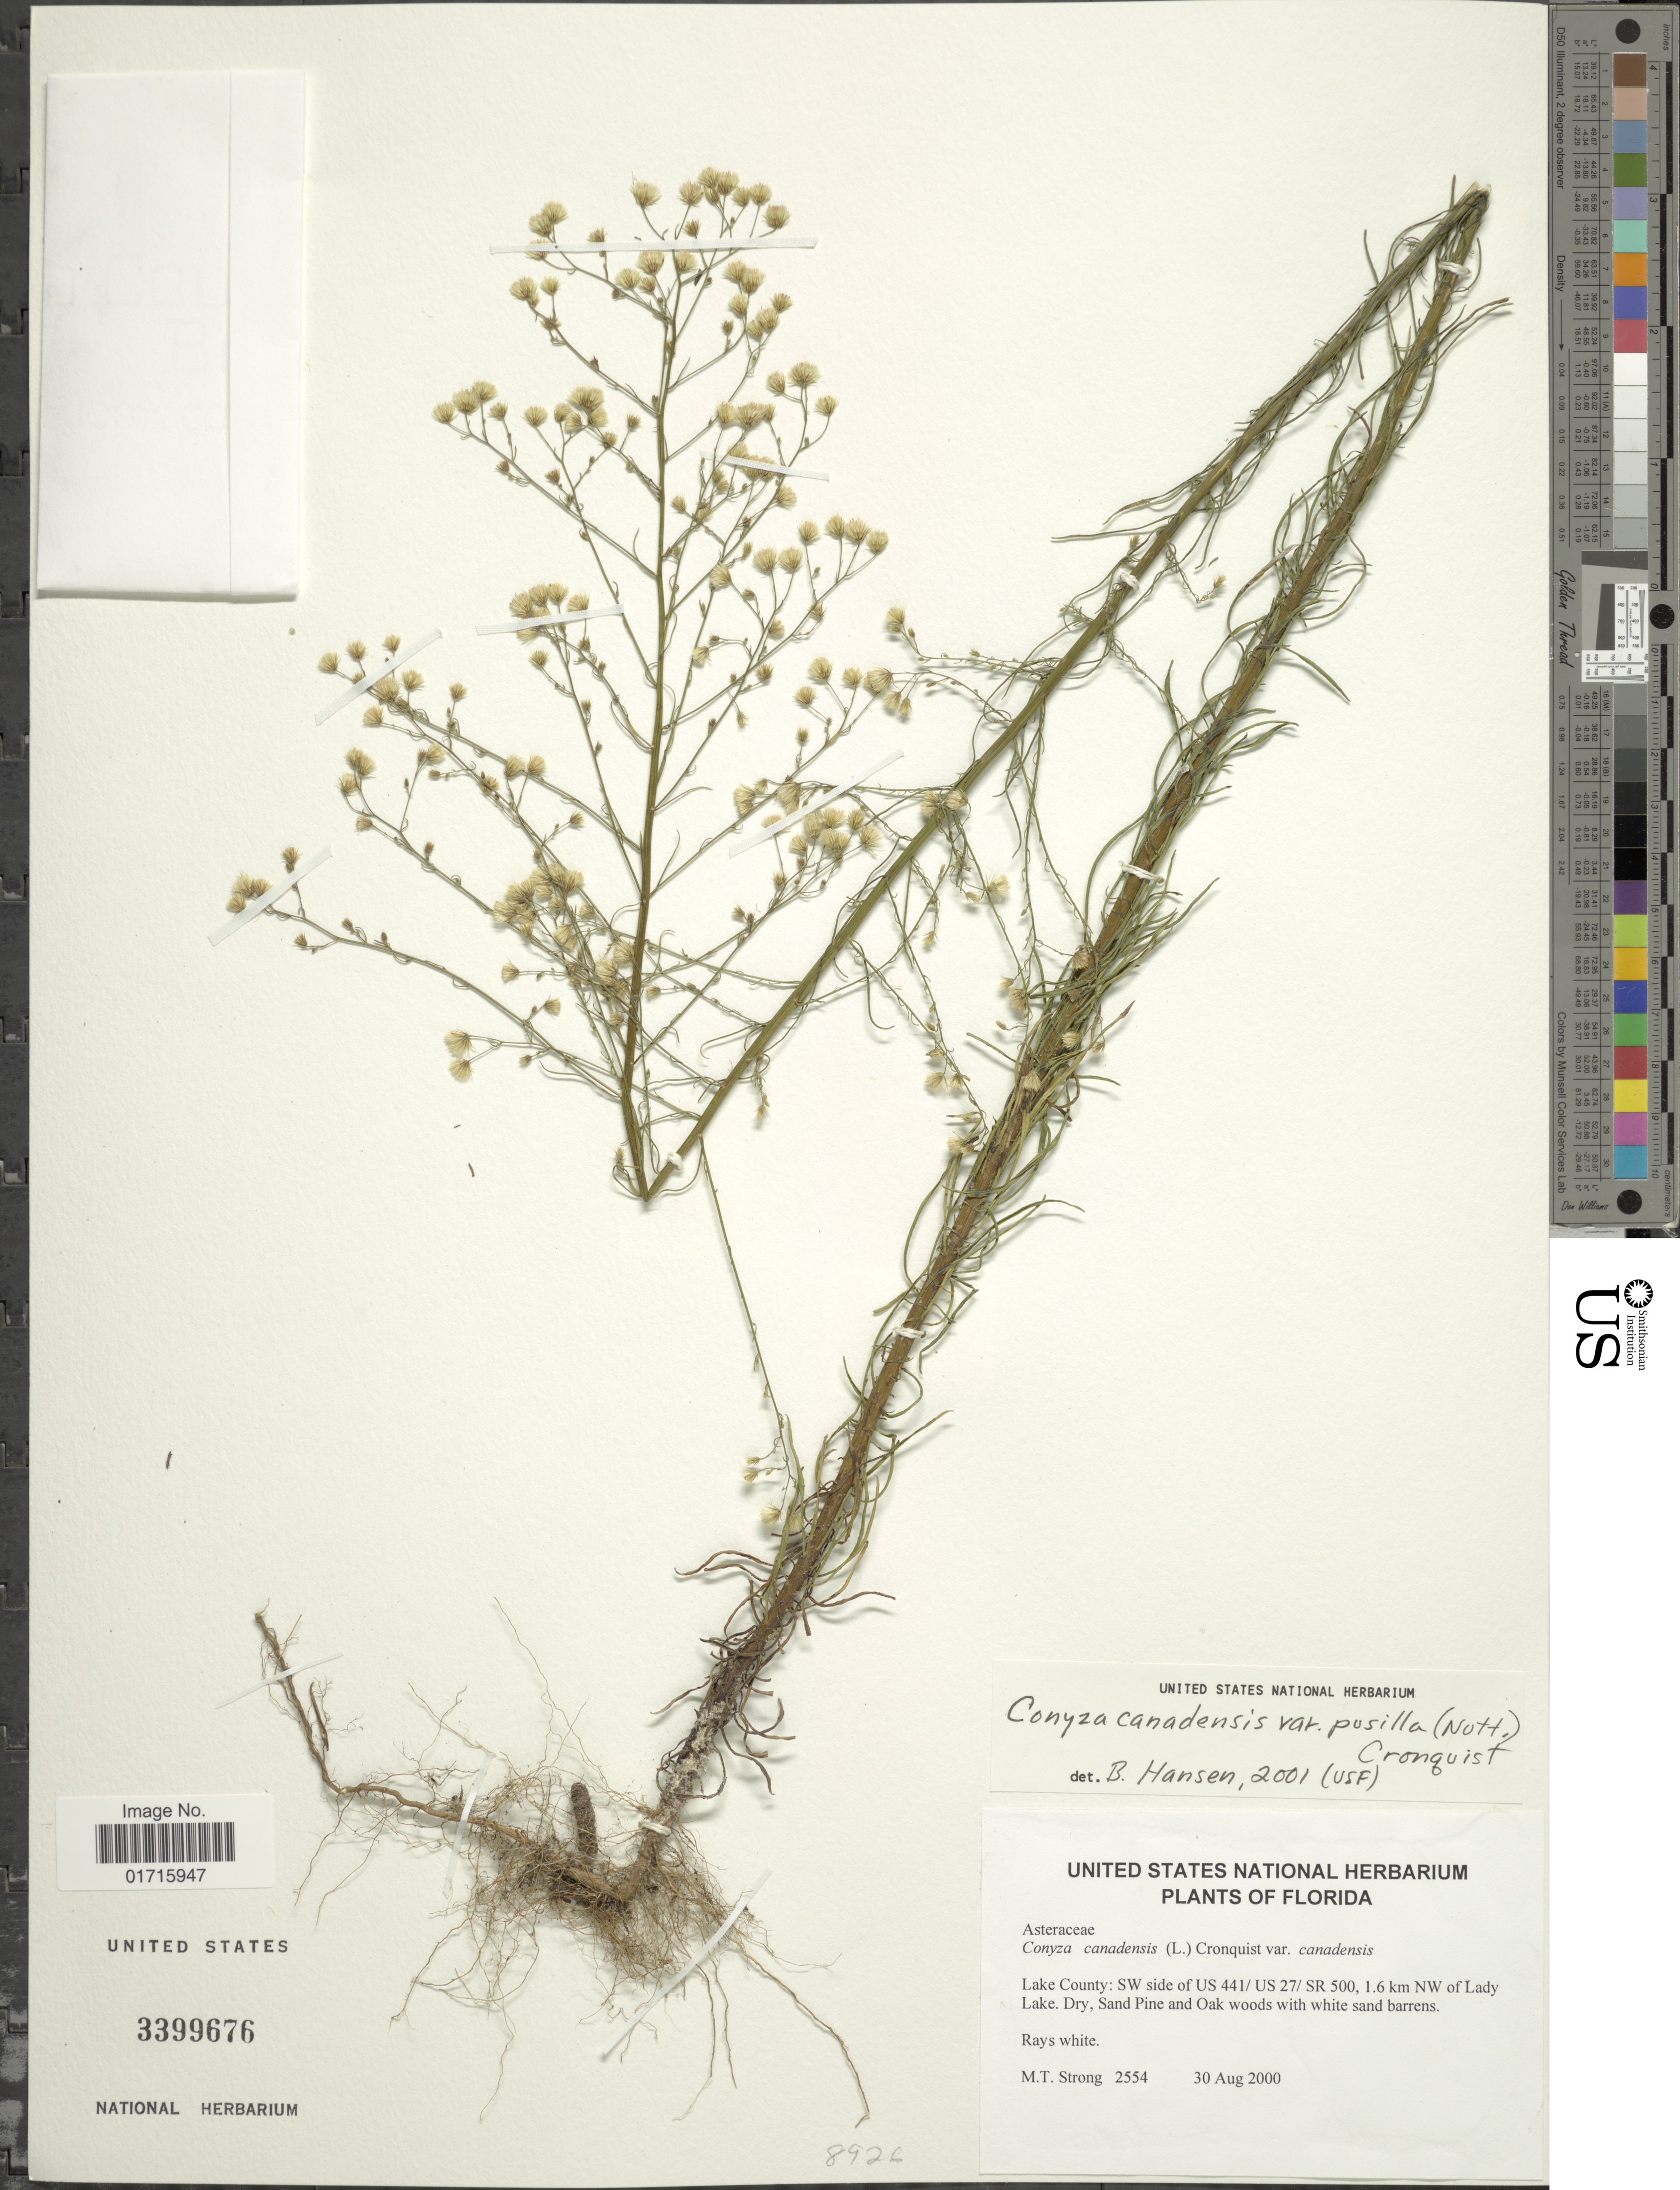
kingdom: Plantae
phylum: Tracheophyta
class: Magnoliopsida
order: Asterales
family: Asteraceae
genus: Conyza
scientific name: Conyza canadensis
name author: (L.) Cronq.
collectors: M. T. Strong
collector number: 2554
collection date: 2000-08-30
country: United States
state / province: Florida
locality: Lake County: SW side of US 441/ US27/ SR 500, 1.6 km NW of Lady Lake. Dry, Sand Pine and Oak woods with white sand barrens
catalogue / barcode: US 3399676